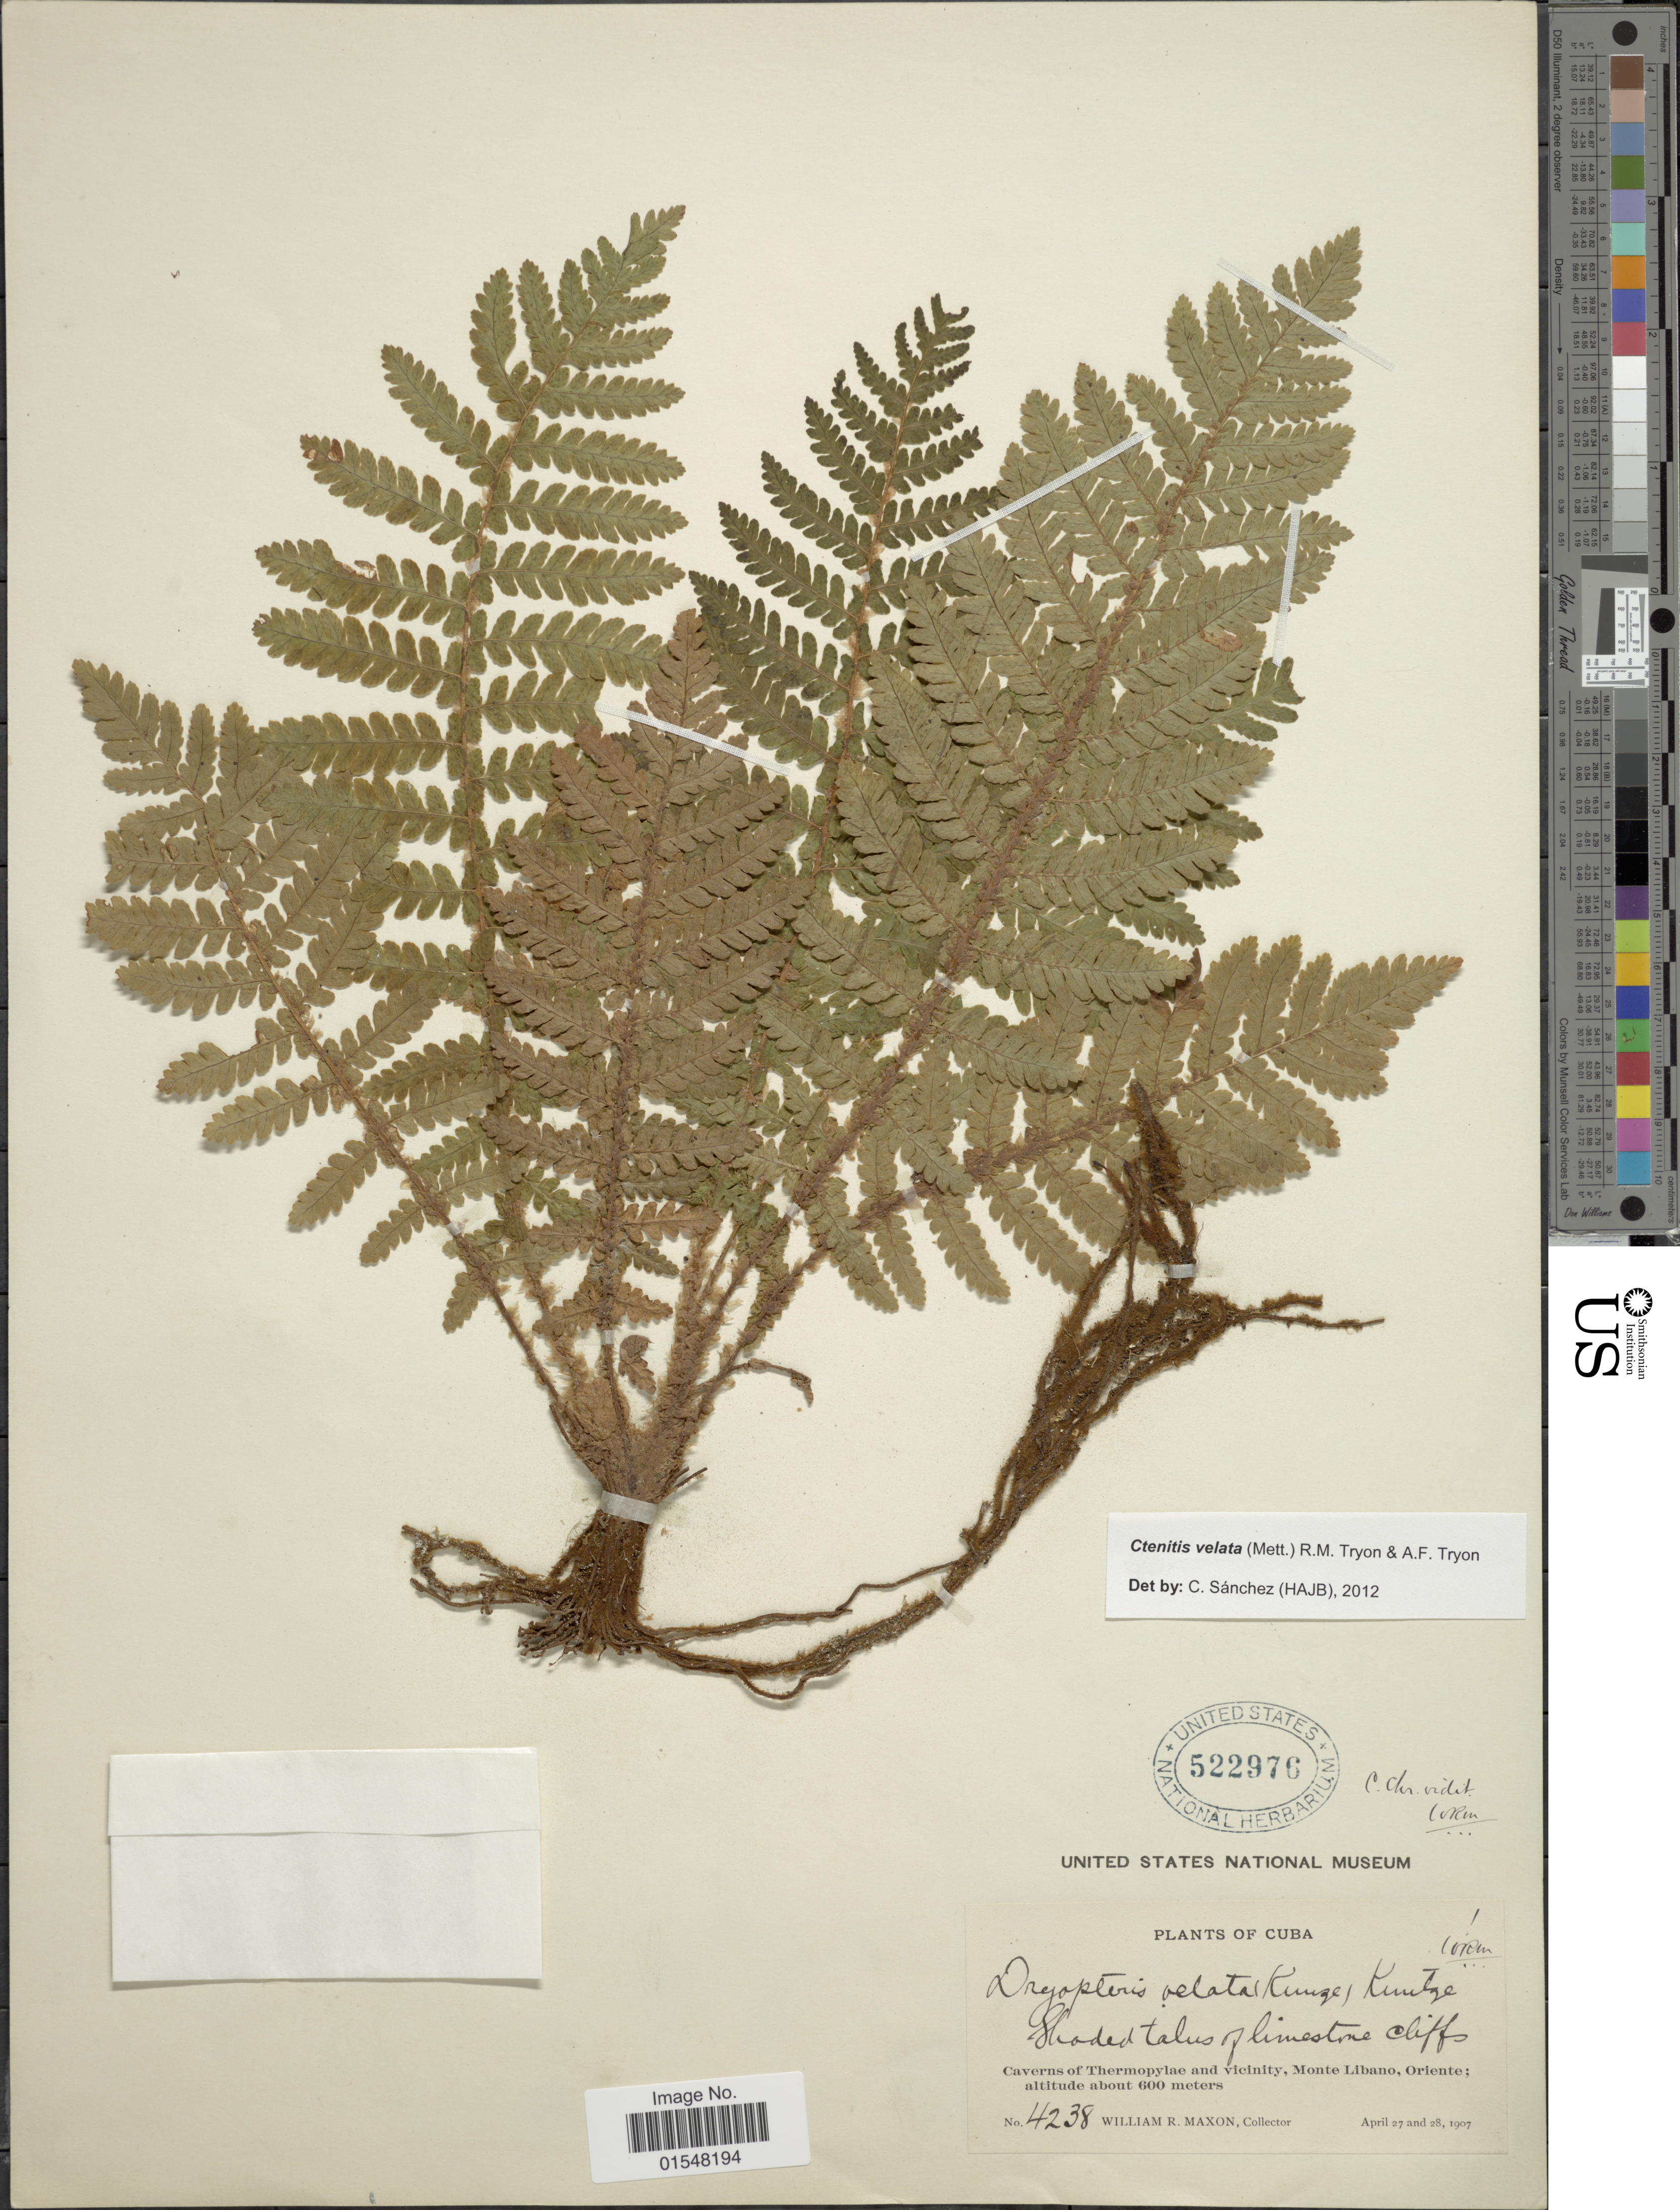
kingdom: Plantae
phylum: Tracheophyta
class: Polypodiopsida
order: Polypodiales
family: Dryopteridaceae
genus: Ctenitis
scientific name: Ctenitis velata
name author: (Kunze ex Mett.) R.M. Tryon & A.F. Tryon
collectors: W. R. Maxon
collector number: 4238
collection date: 1907-04-27/1907-04-28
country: Cuba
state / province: Oriente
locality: Caverns of Thernopylae and vicinity, Monte Libano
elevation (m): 600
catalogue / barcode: US 522976